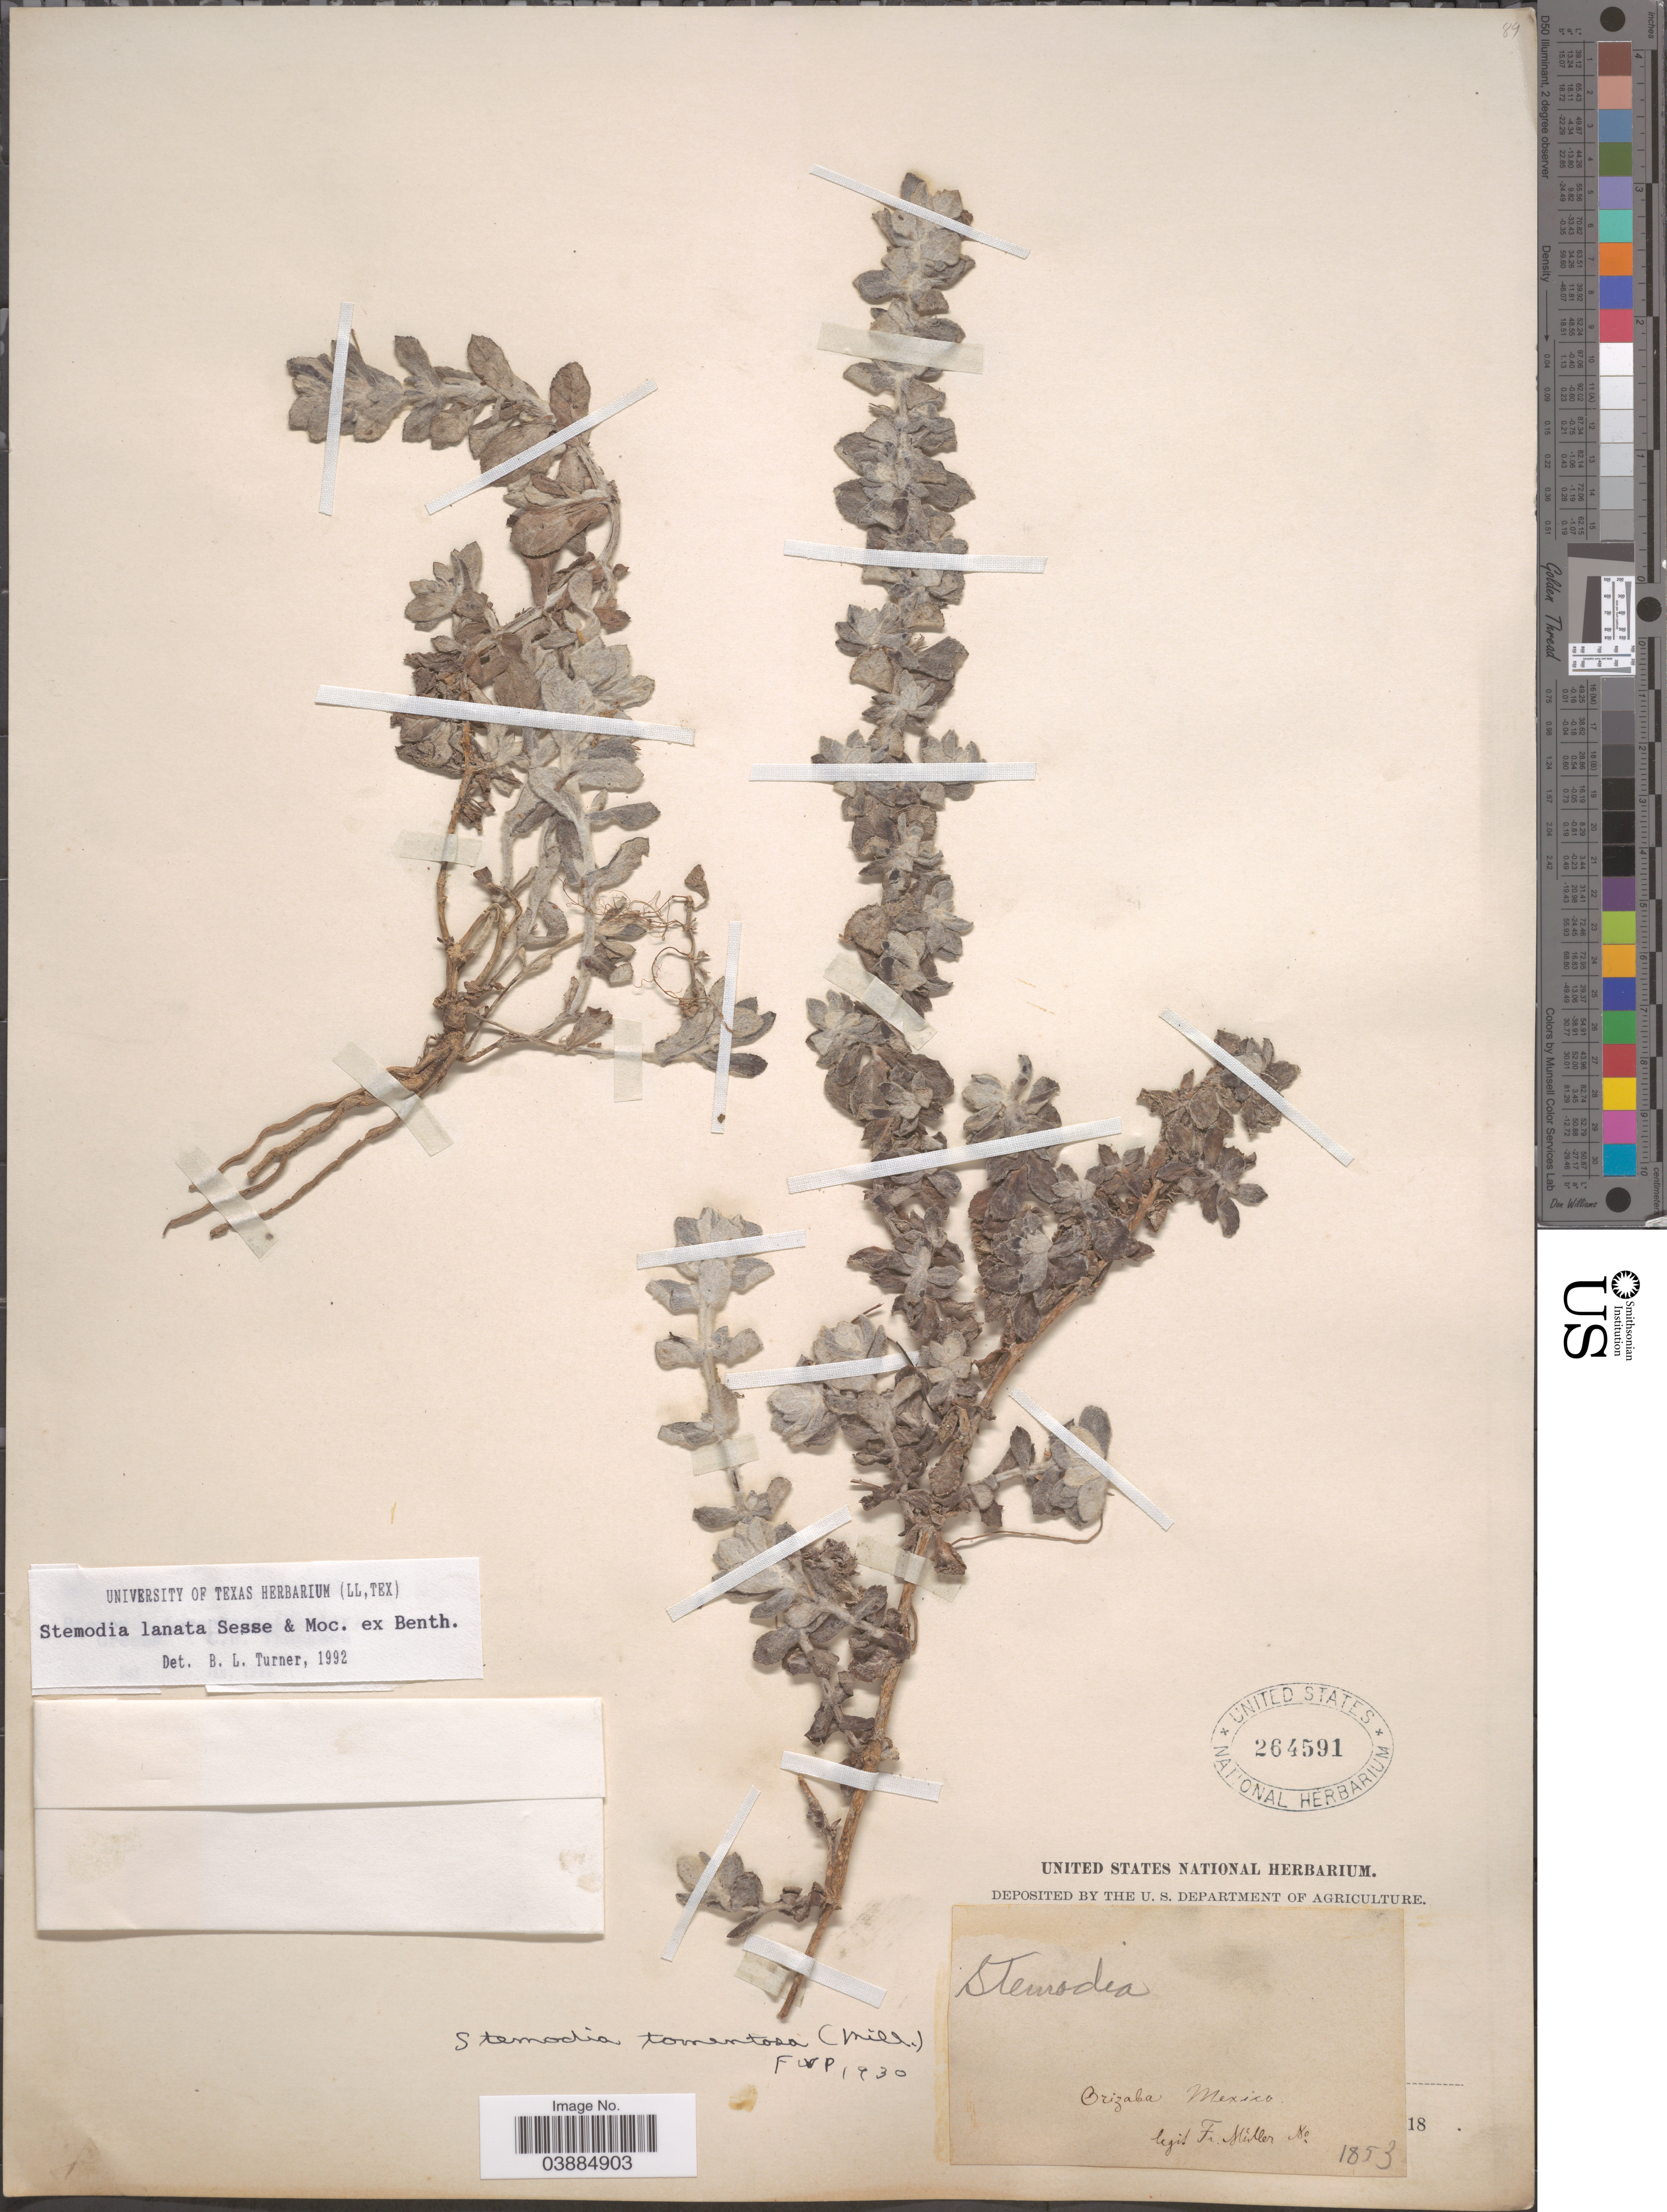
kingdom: Plantae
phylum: Tracheophyta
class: Magnoliopsida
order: Lamiales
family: Plantaginaceae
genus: Stemodia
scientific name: Stemodia lanata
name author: Sessé & Moc. ex Benth.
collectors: F. Miller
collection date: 1853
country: Mexico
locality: Orizaba.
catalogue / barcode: US 264591